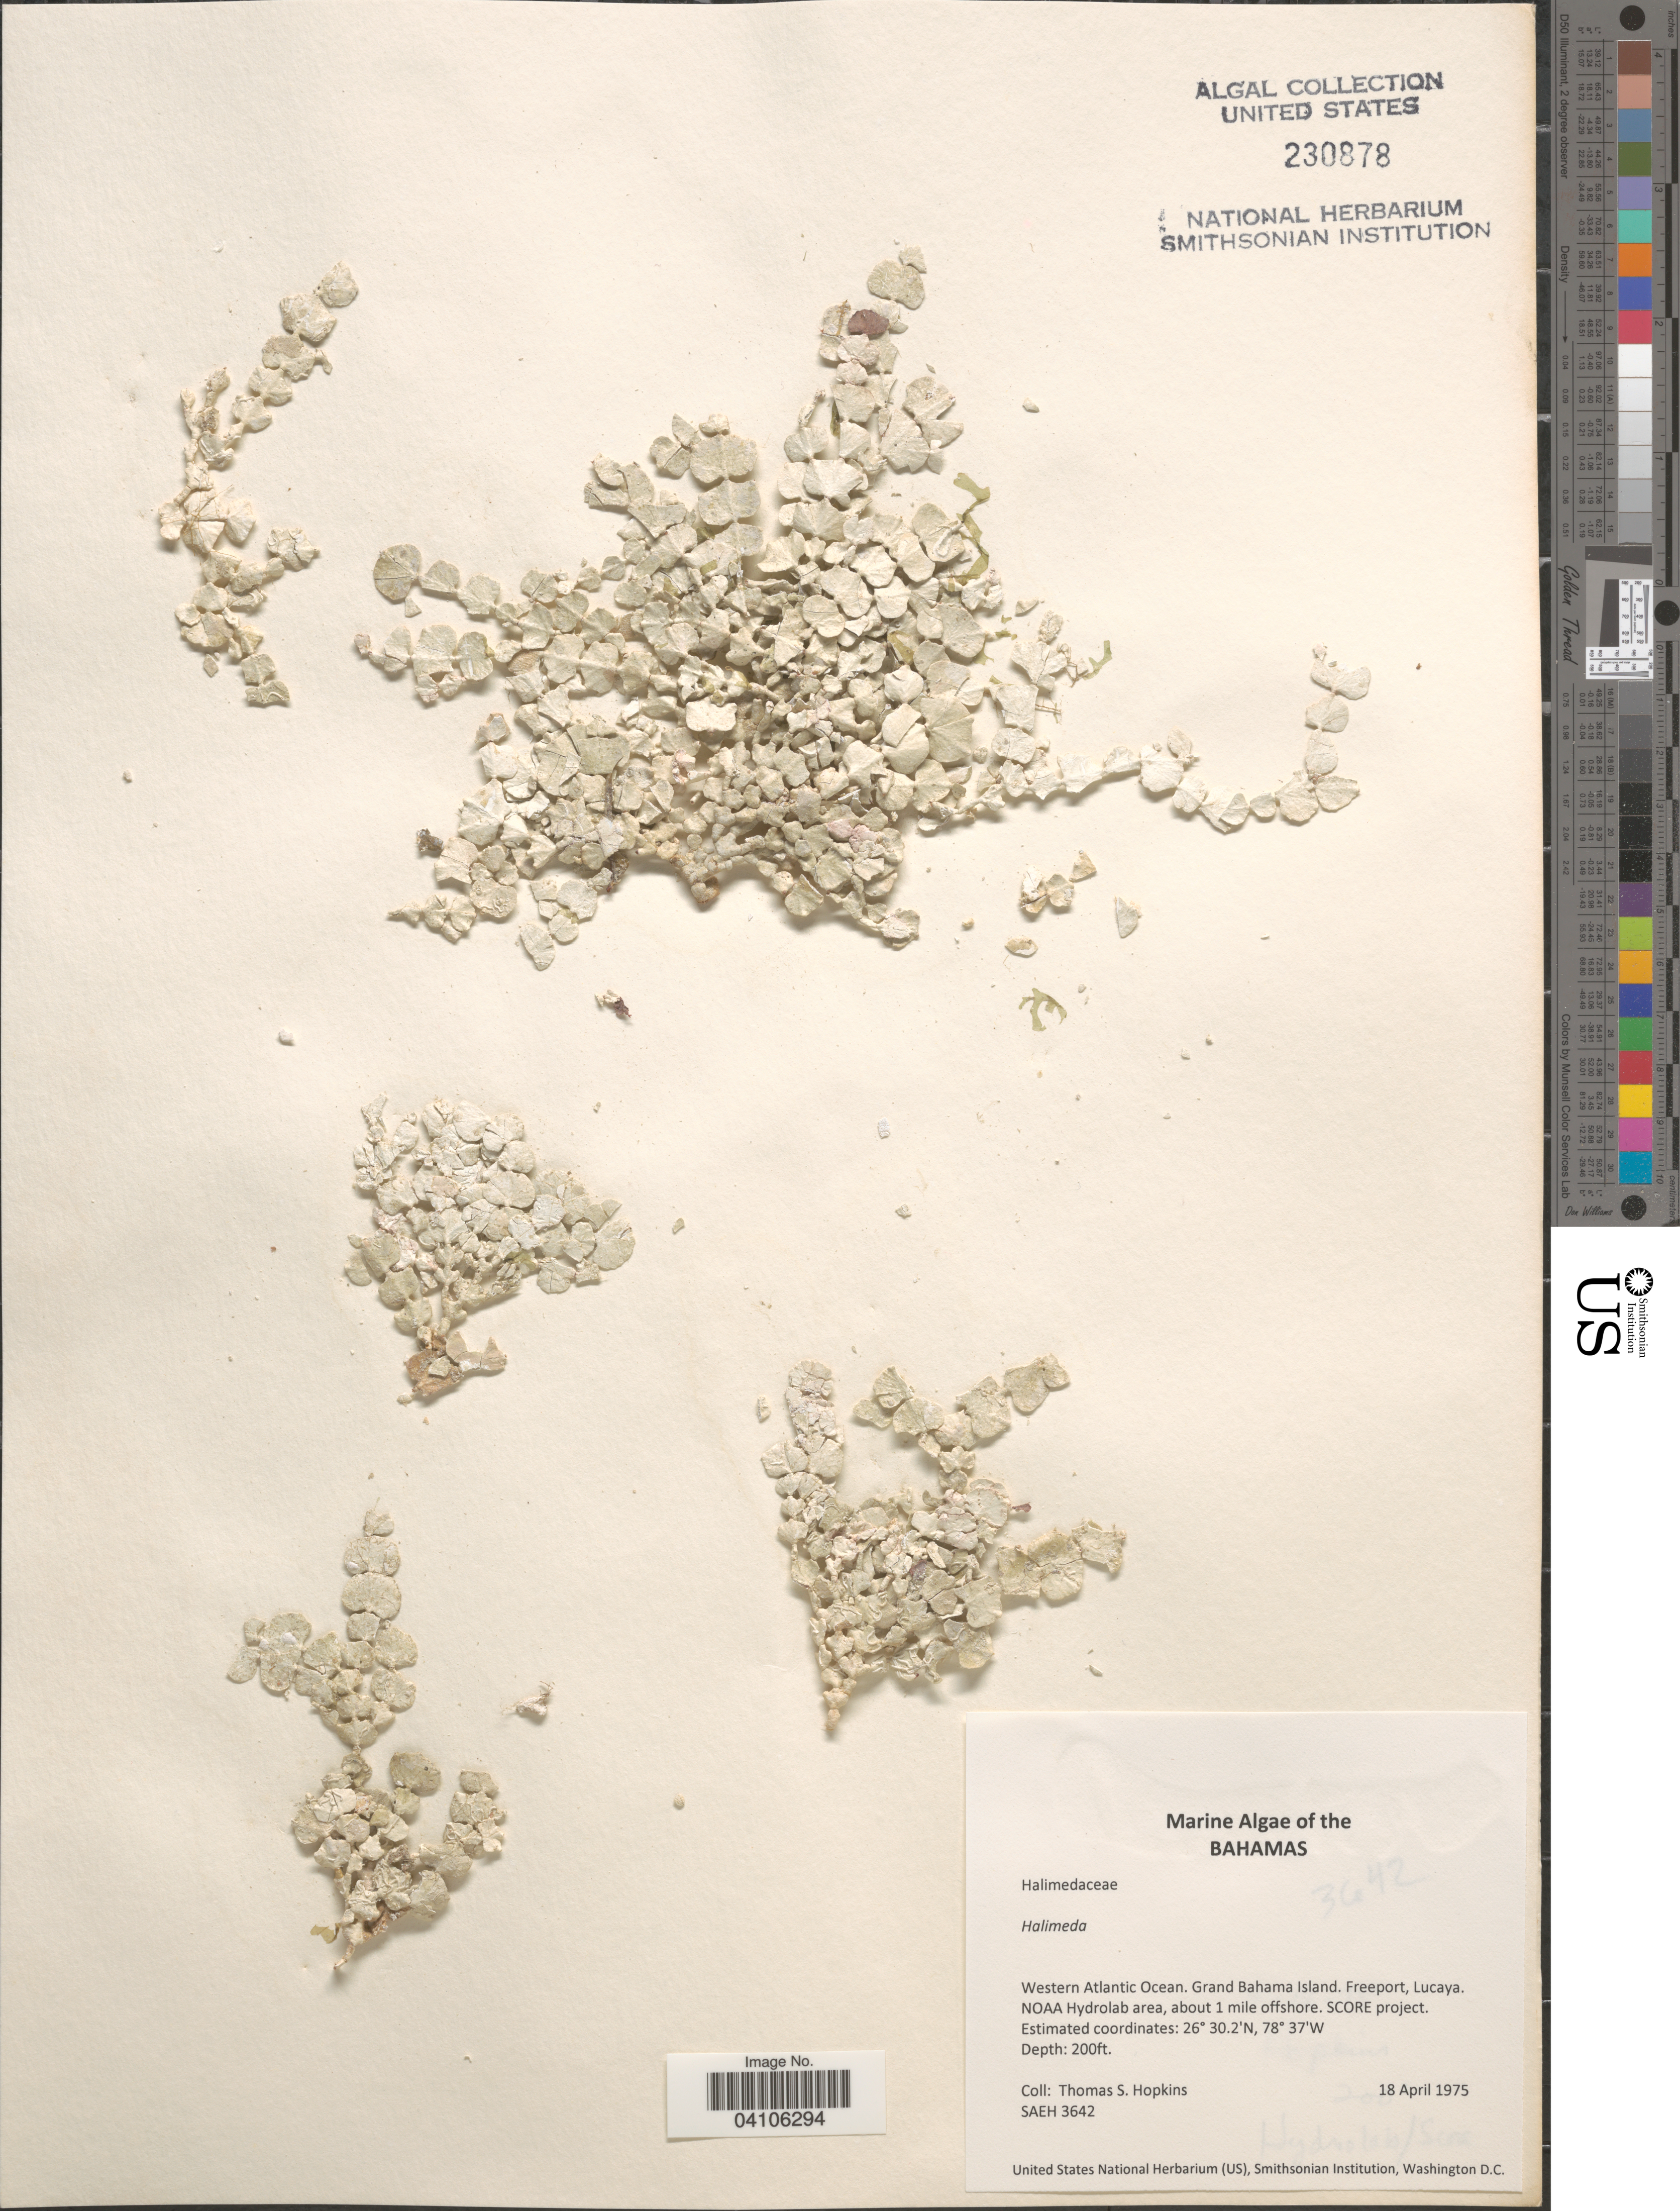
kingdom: Plantae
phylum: Chlorophyta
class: Ulvophyceae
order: Bryopsidales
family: Halimedaceae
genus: Halimeda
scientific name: Halimeda sp.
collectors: T. Hopkins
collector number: SAEH3642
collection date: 1975-04-18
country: Bahamas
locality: Western Atlantic Ocean. Grand Bahama Island. Freeport, Lucaya. NOAA Hydrolab area, about 1 mile offshore. SCORE project.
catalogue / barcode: US 230878